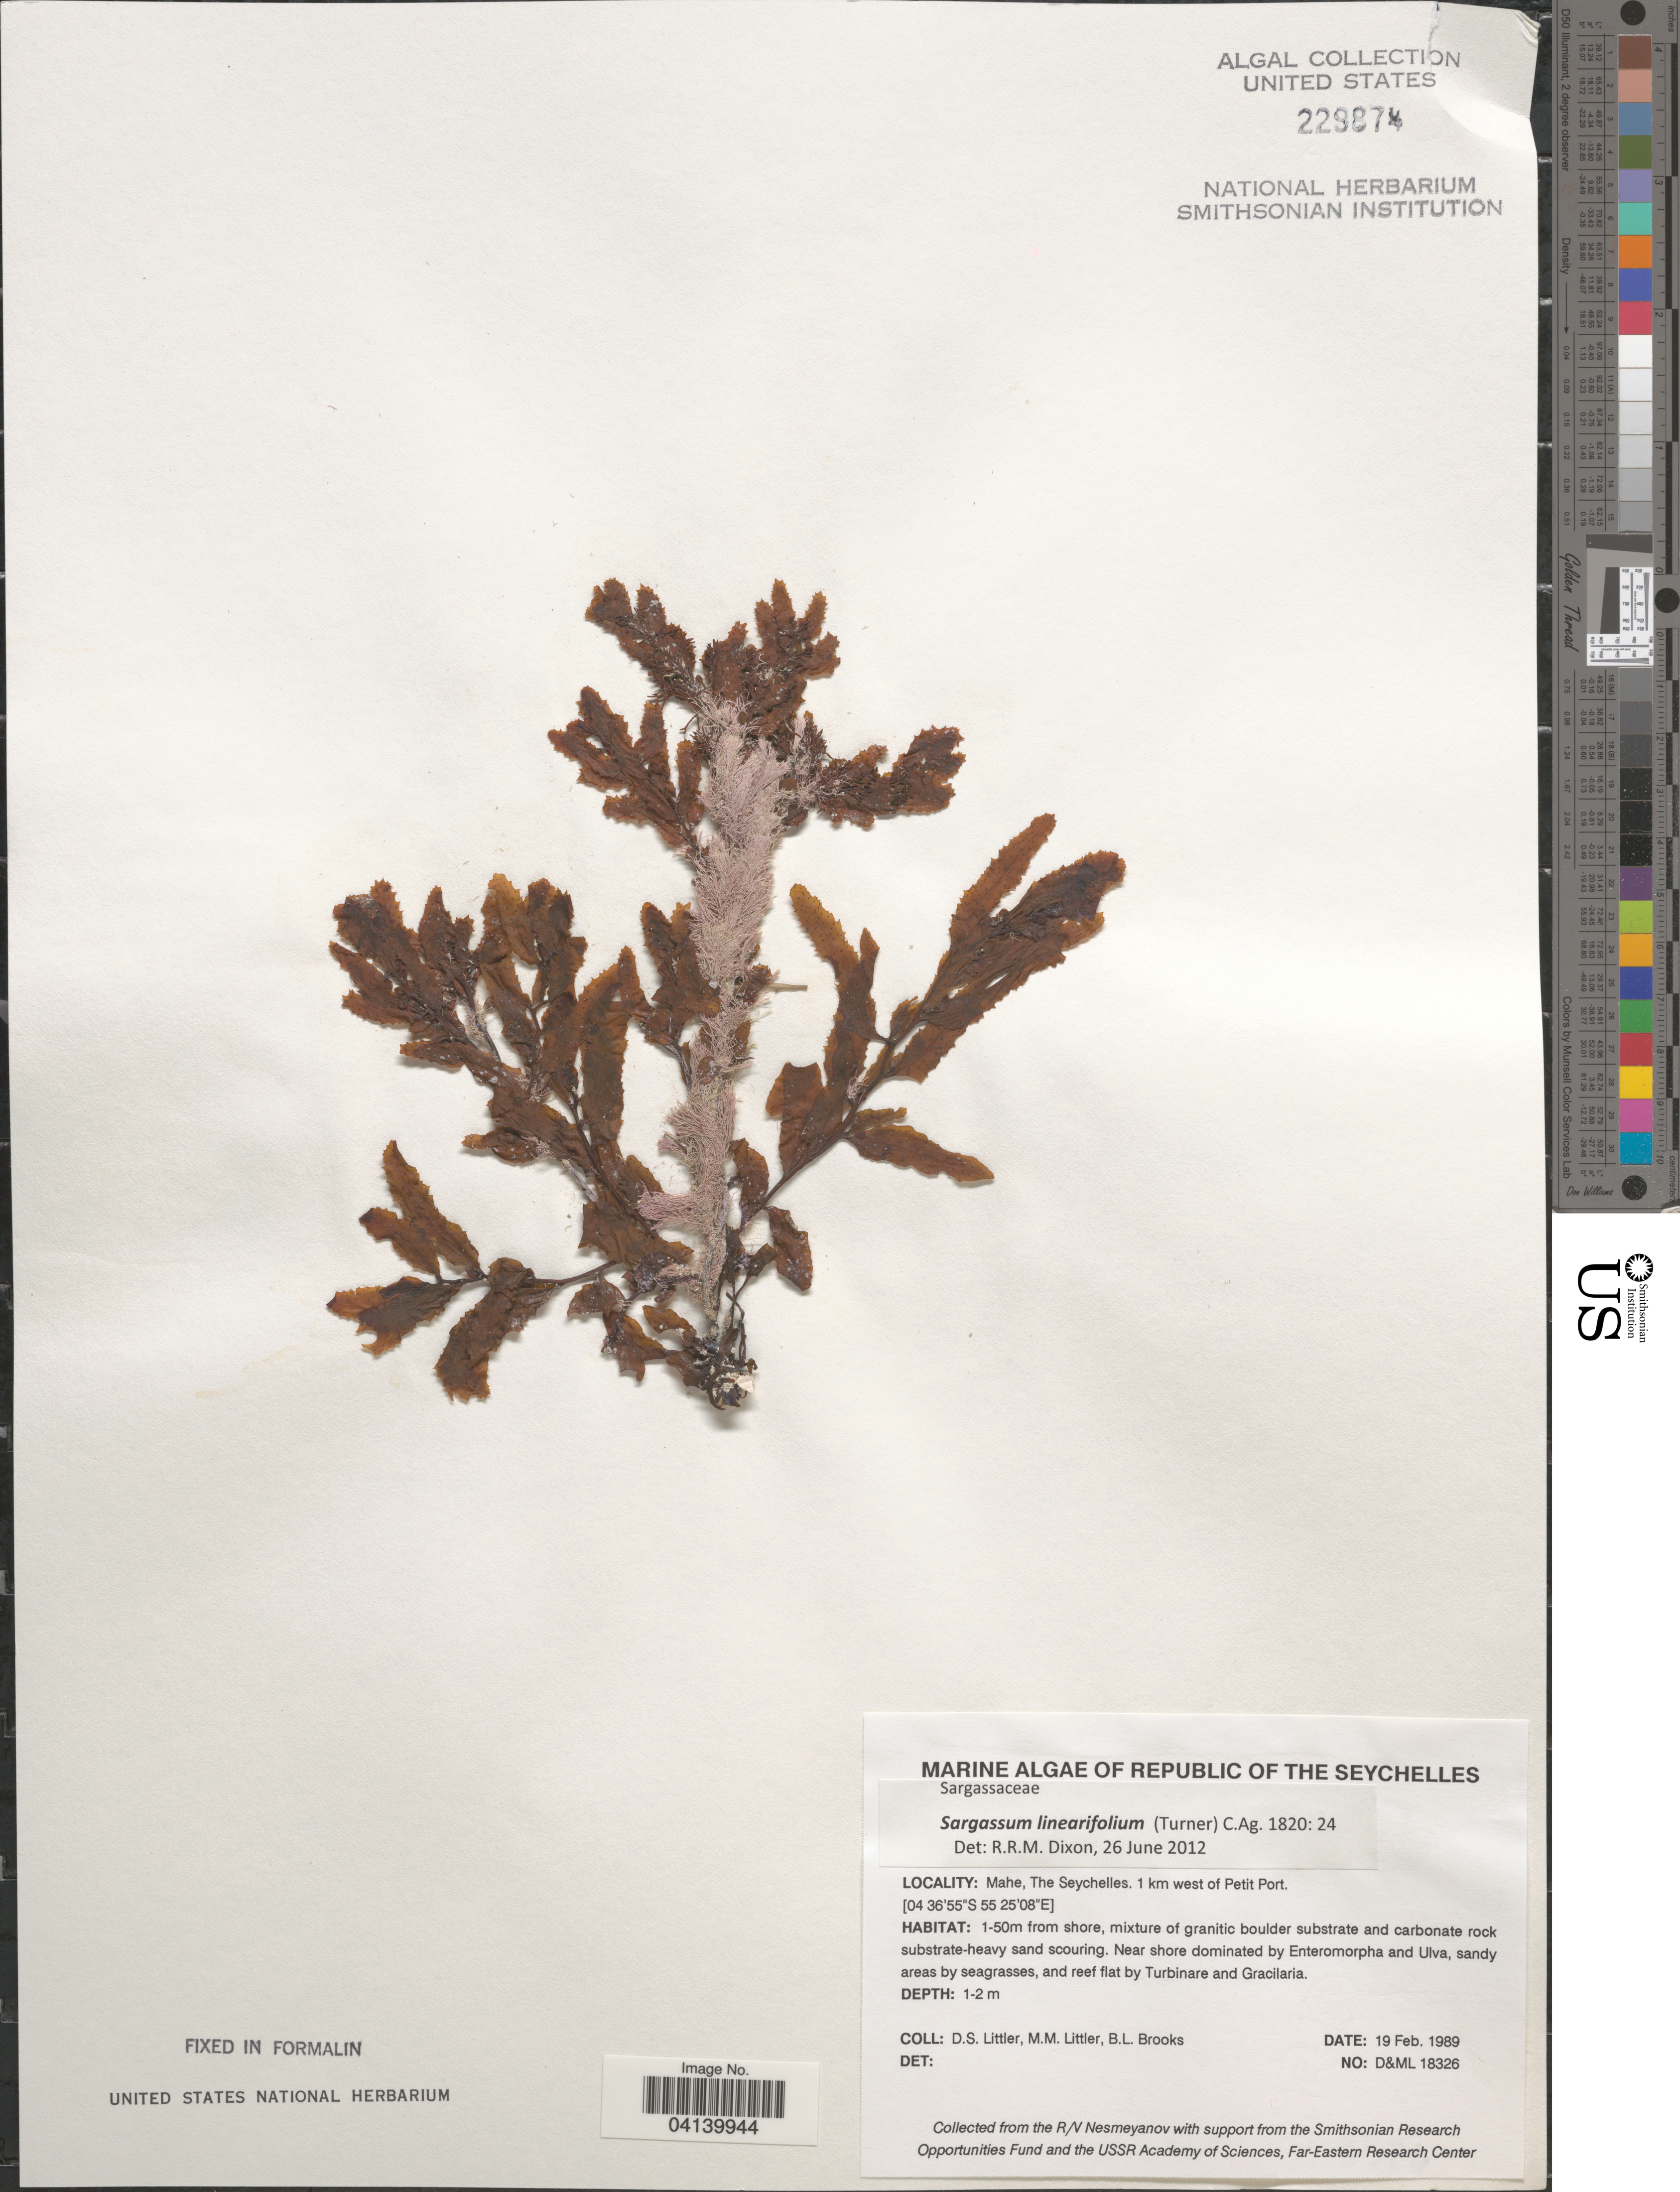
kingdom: Chromista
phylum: Ochrophyta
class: Phaeophyceae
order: Fucales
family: Sargassaceae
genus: Sargassum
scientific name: Sargassum linearifolium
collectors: D. S. Littler & B. Brooks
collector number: D&ML 18326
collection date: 1989-02-19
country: Seychelles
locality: Republic of The Seychelles. Mahe. 1 km west of Petit Port.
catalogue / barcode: US 229874